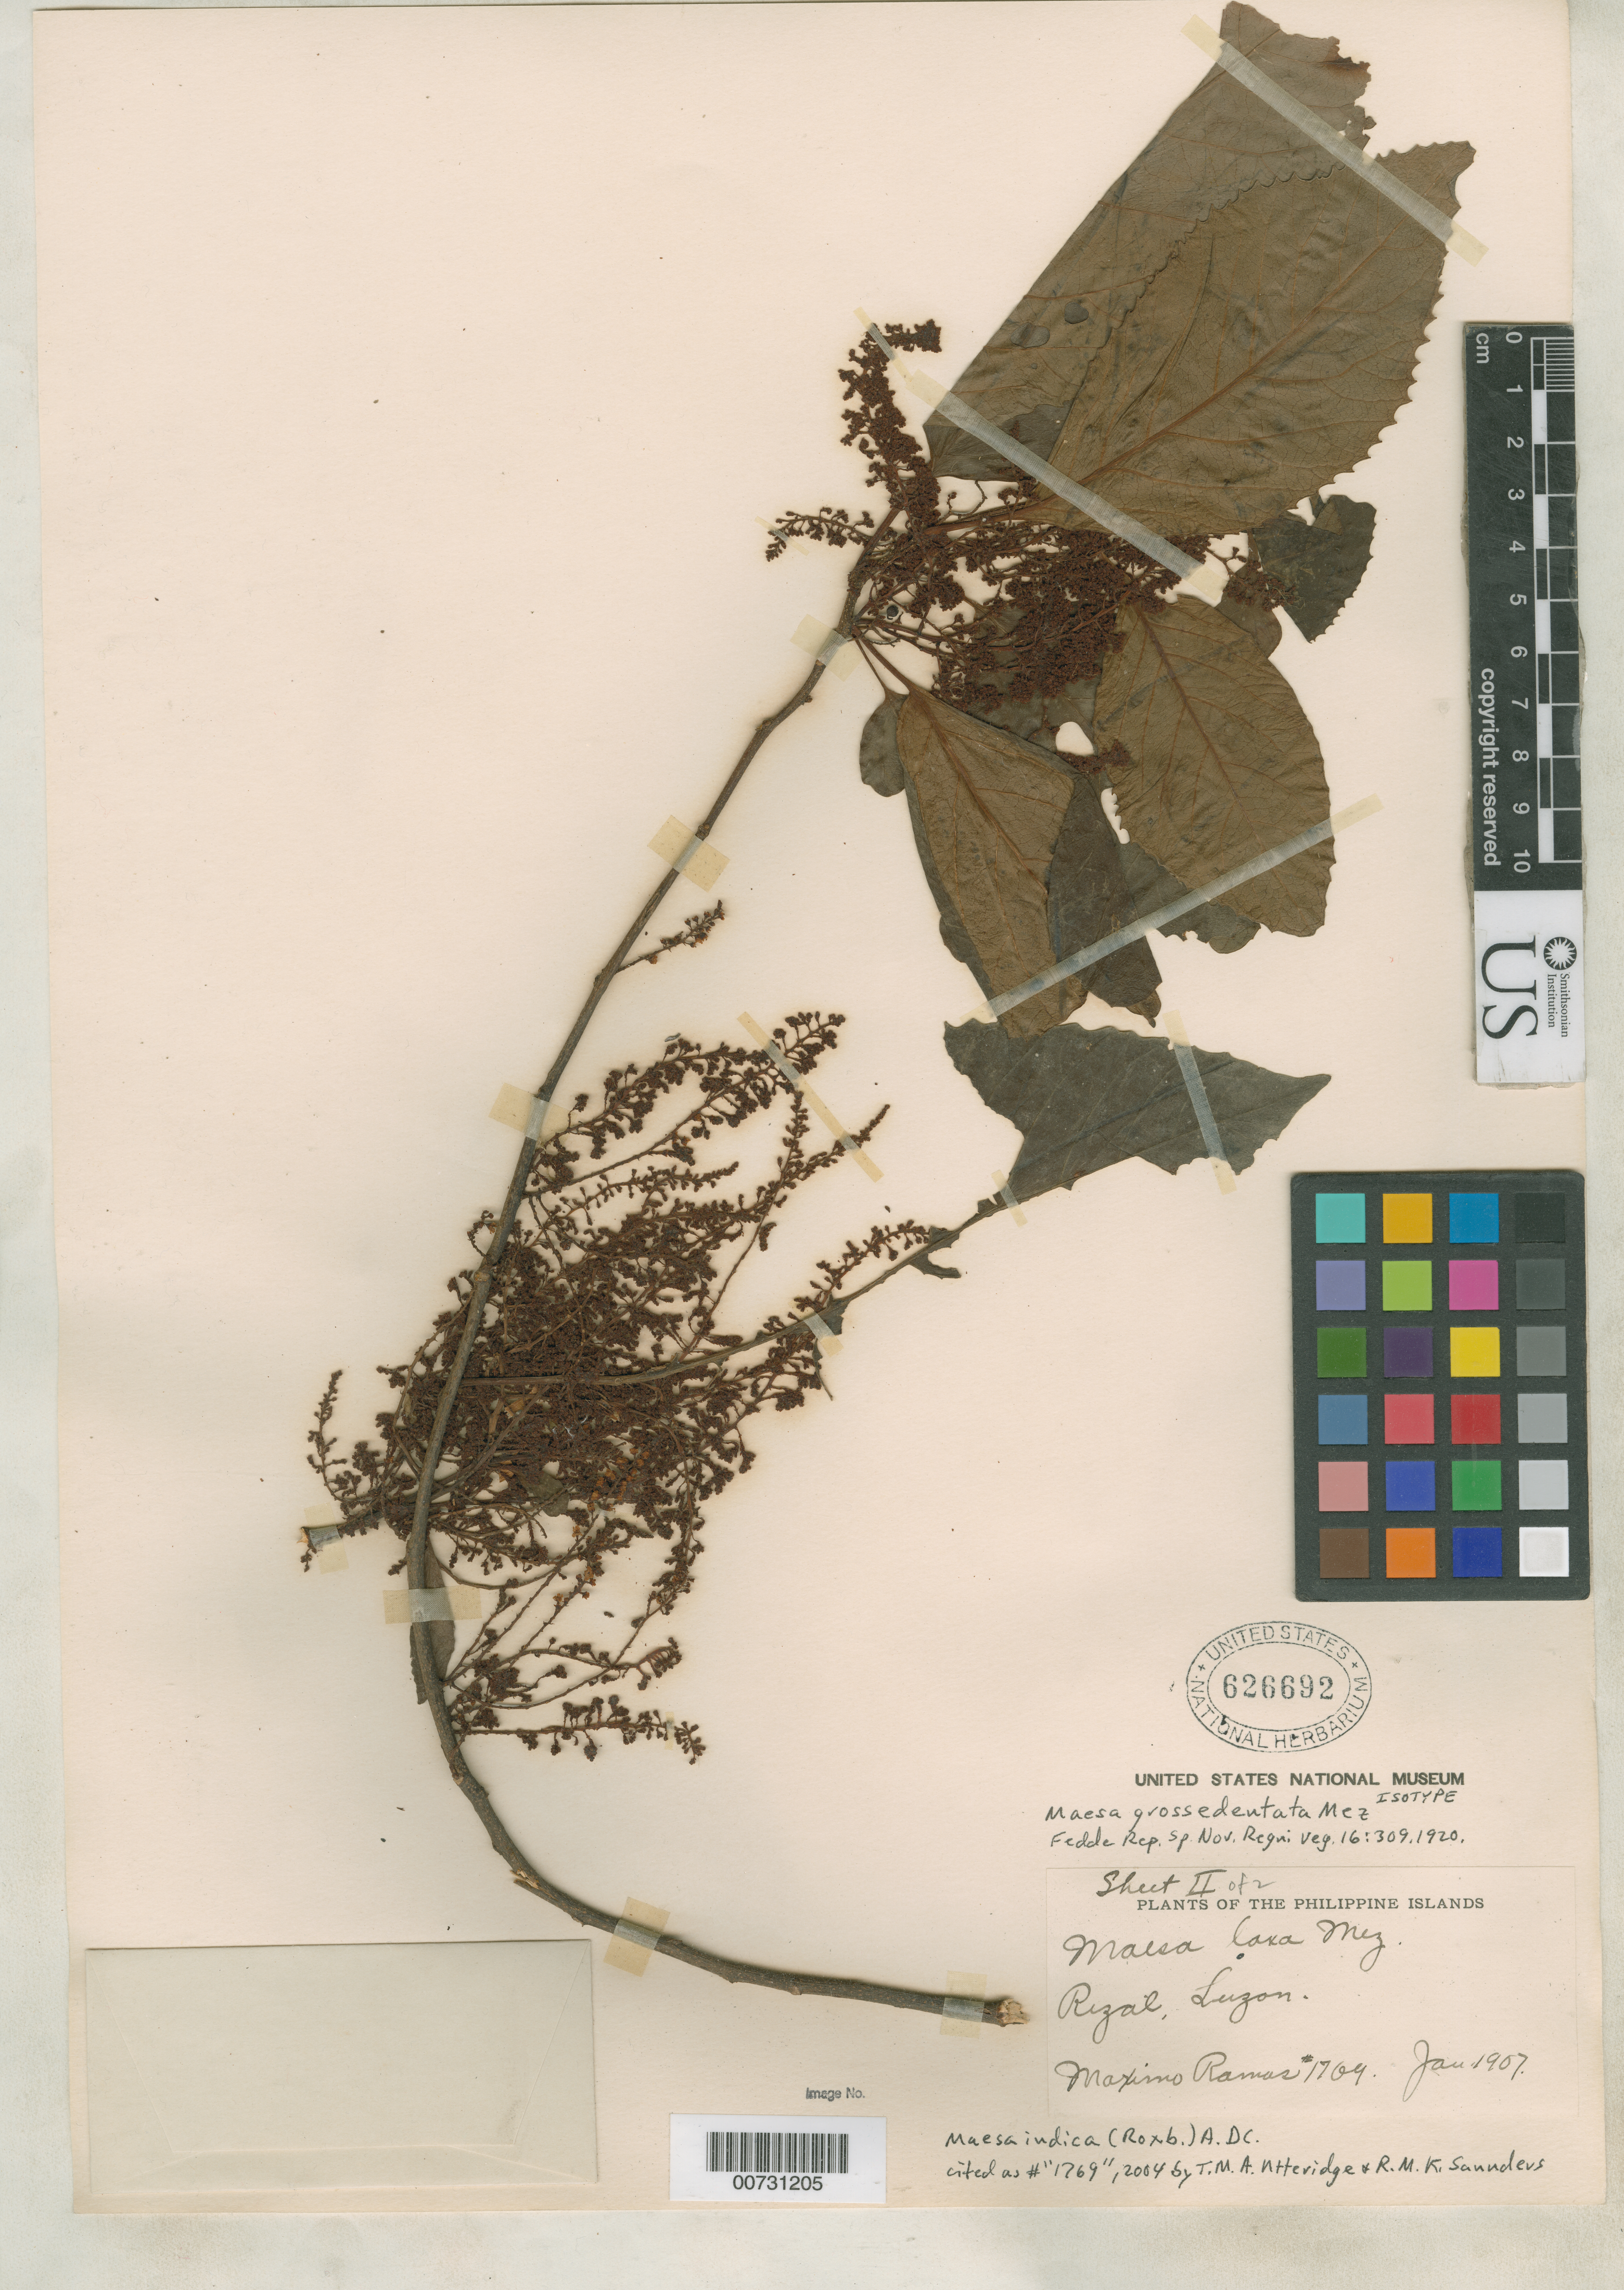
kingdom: Plantae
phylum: Tracheophyta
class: Magnoliopsida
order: Ericales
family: Primulaceae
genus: Maesa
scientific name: Maesa grossedentata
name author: Mez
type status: Isotype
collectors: M. Ramos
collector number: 1769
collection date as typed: Jan 1907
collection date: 1907-01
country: Philippines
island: Luzon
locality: Rizal, Luzon.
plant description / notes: Cited 2004 by Utteridge & Saunders in Bot. J. Linn. Soc.; Sheet II [of 2]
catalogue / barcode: US 626692